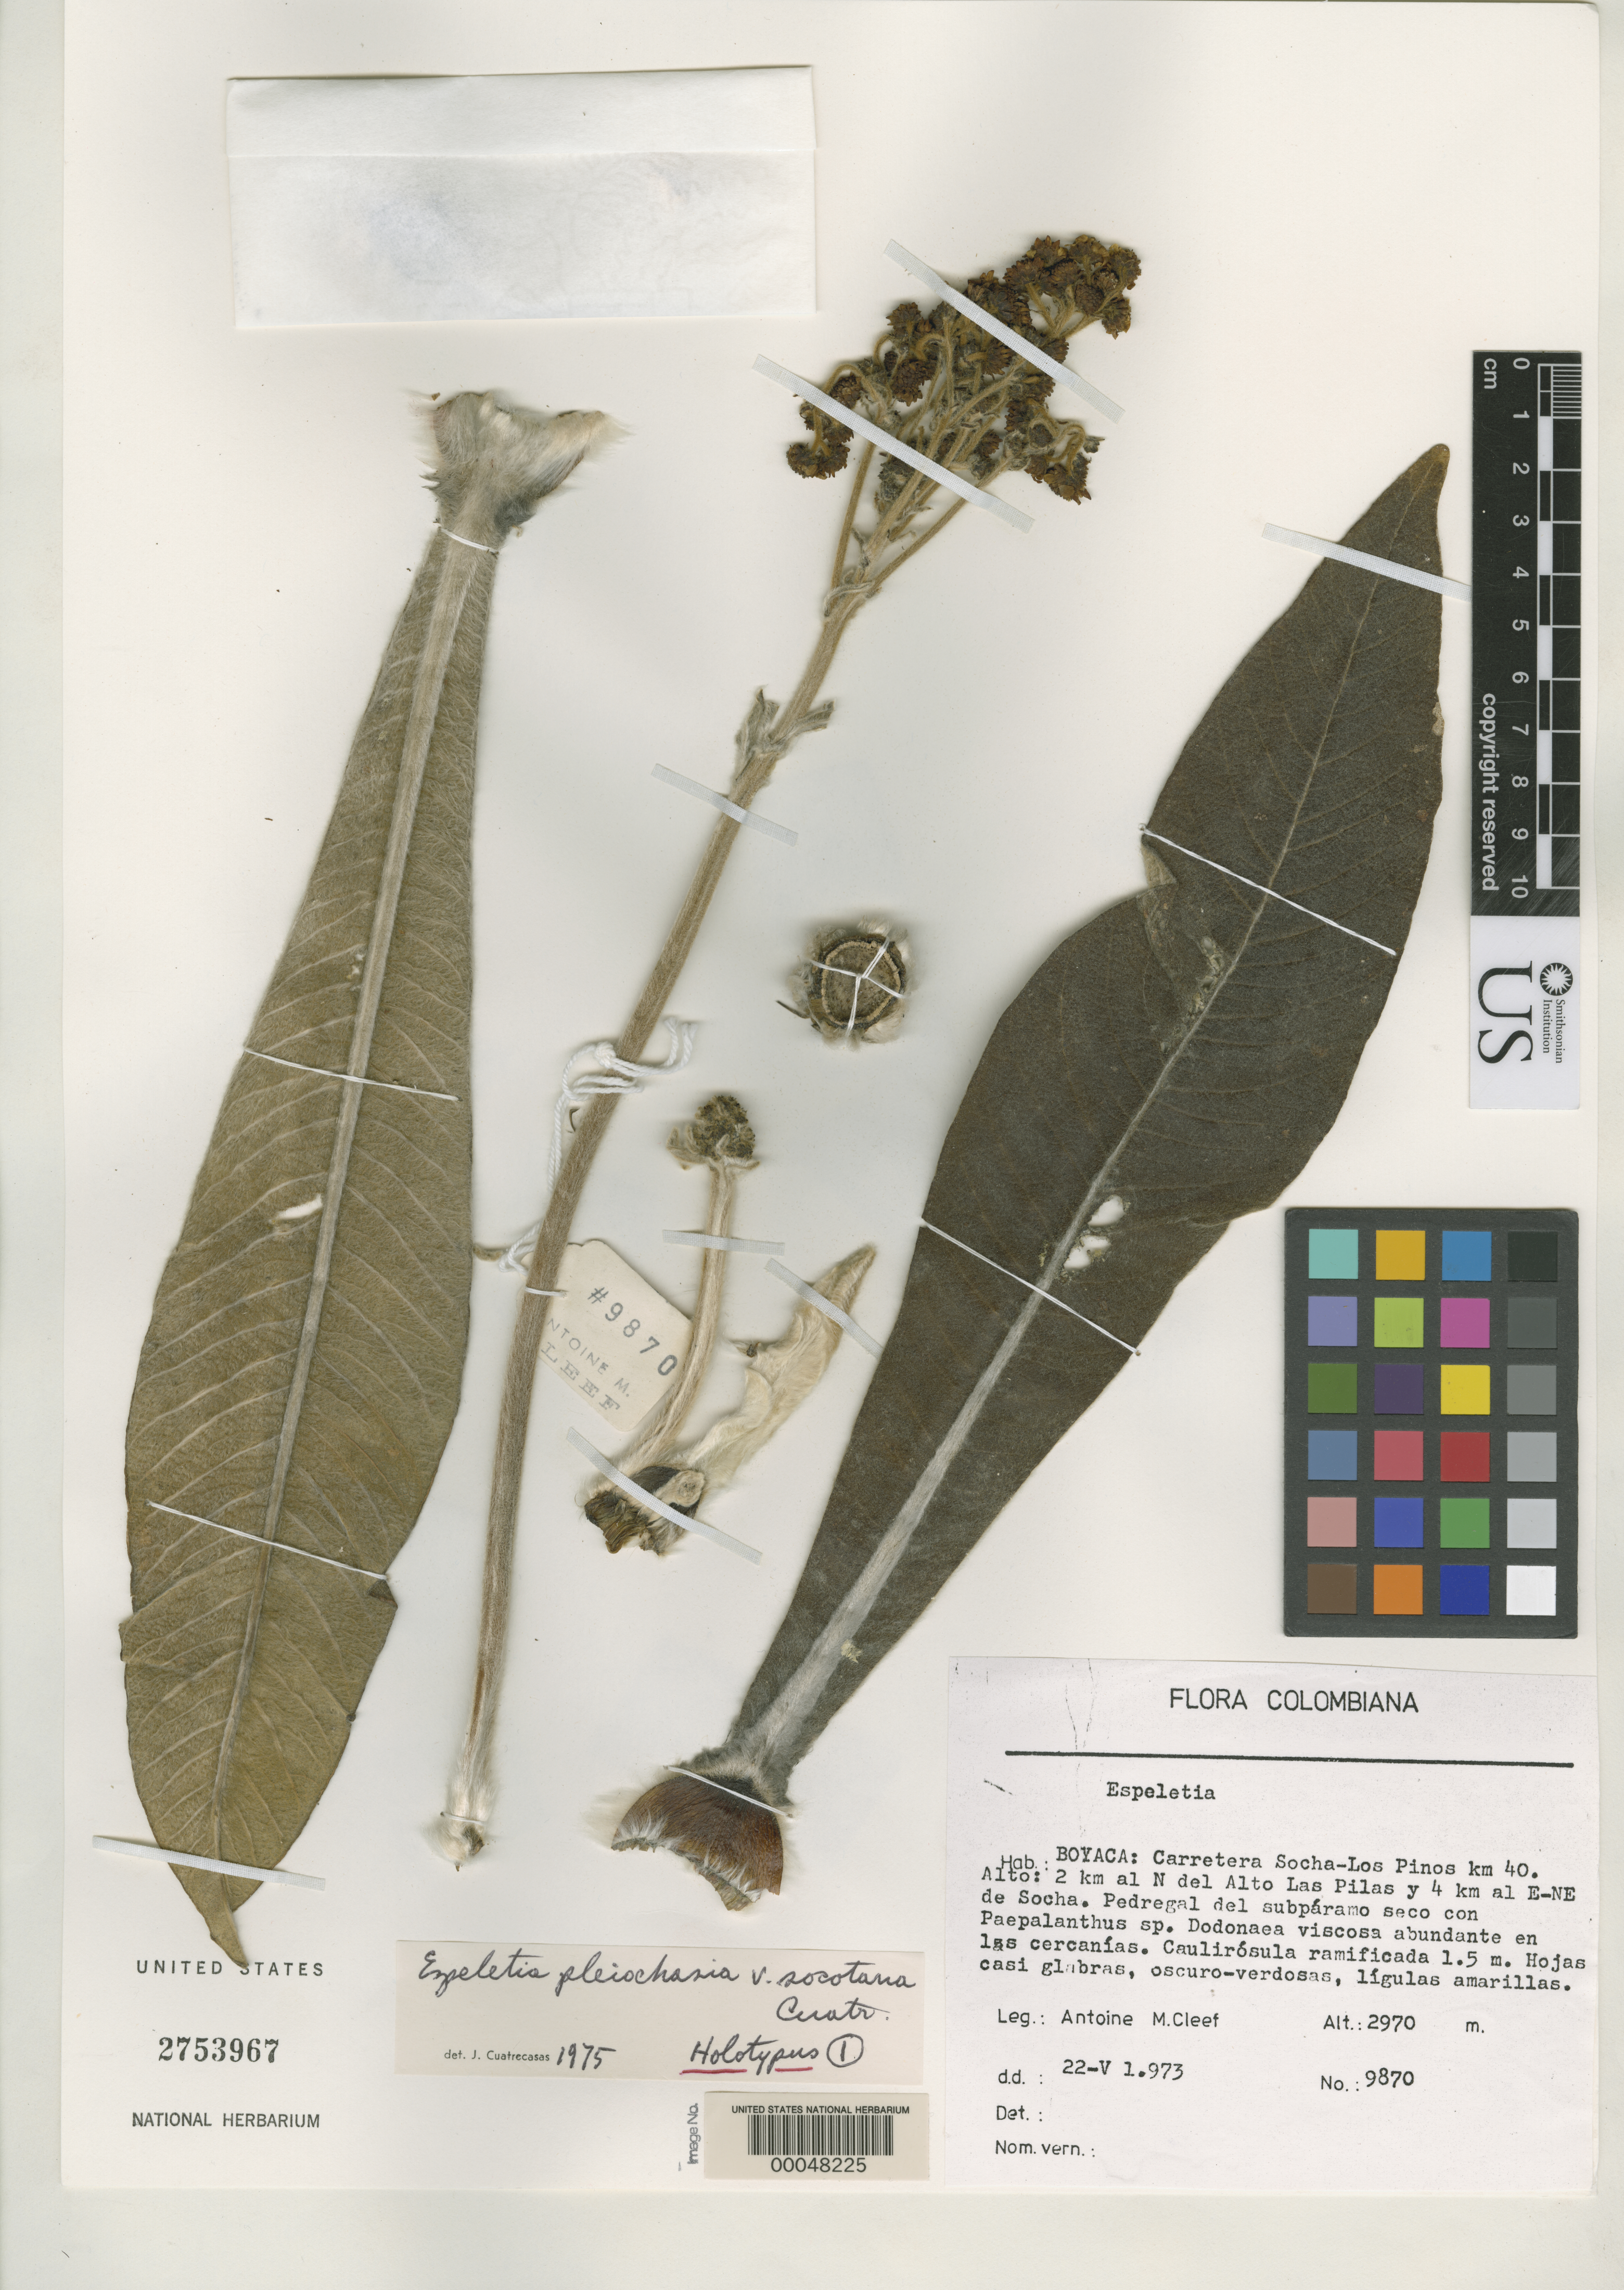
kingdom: Plantae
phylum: Tracheophyta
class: Magnoliopsida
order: Asterales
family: Asteraceae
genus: Espeletia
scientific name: Espeletia pleiochasia var. socotana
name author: Cuatrec.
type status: Holotype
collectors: A. M. Cleef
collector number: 9870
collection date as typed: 22 May 1973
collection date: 1973-05-22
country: Colombia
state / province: Boyacá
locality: Carretera Socha-los Pinos km 40, Alto 2 km N del Alto las Pilas & 4 km ENEde Socha.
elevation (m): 2970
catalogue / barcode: US 2753967